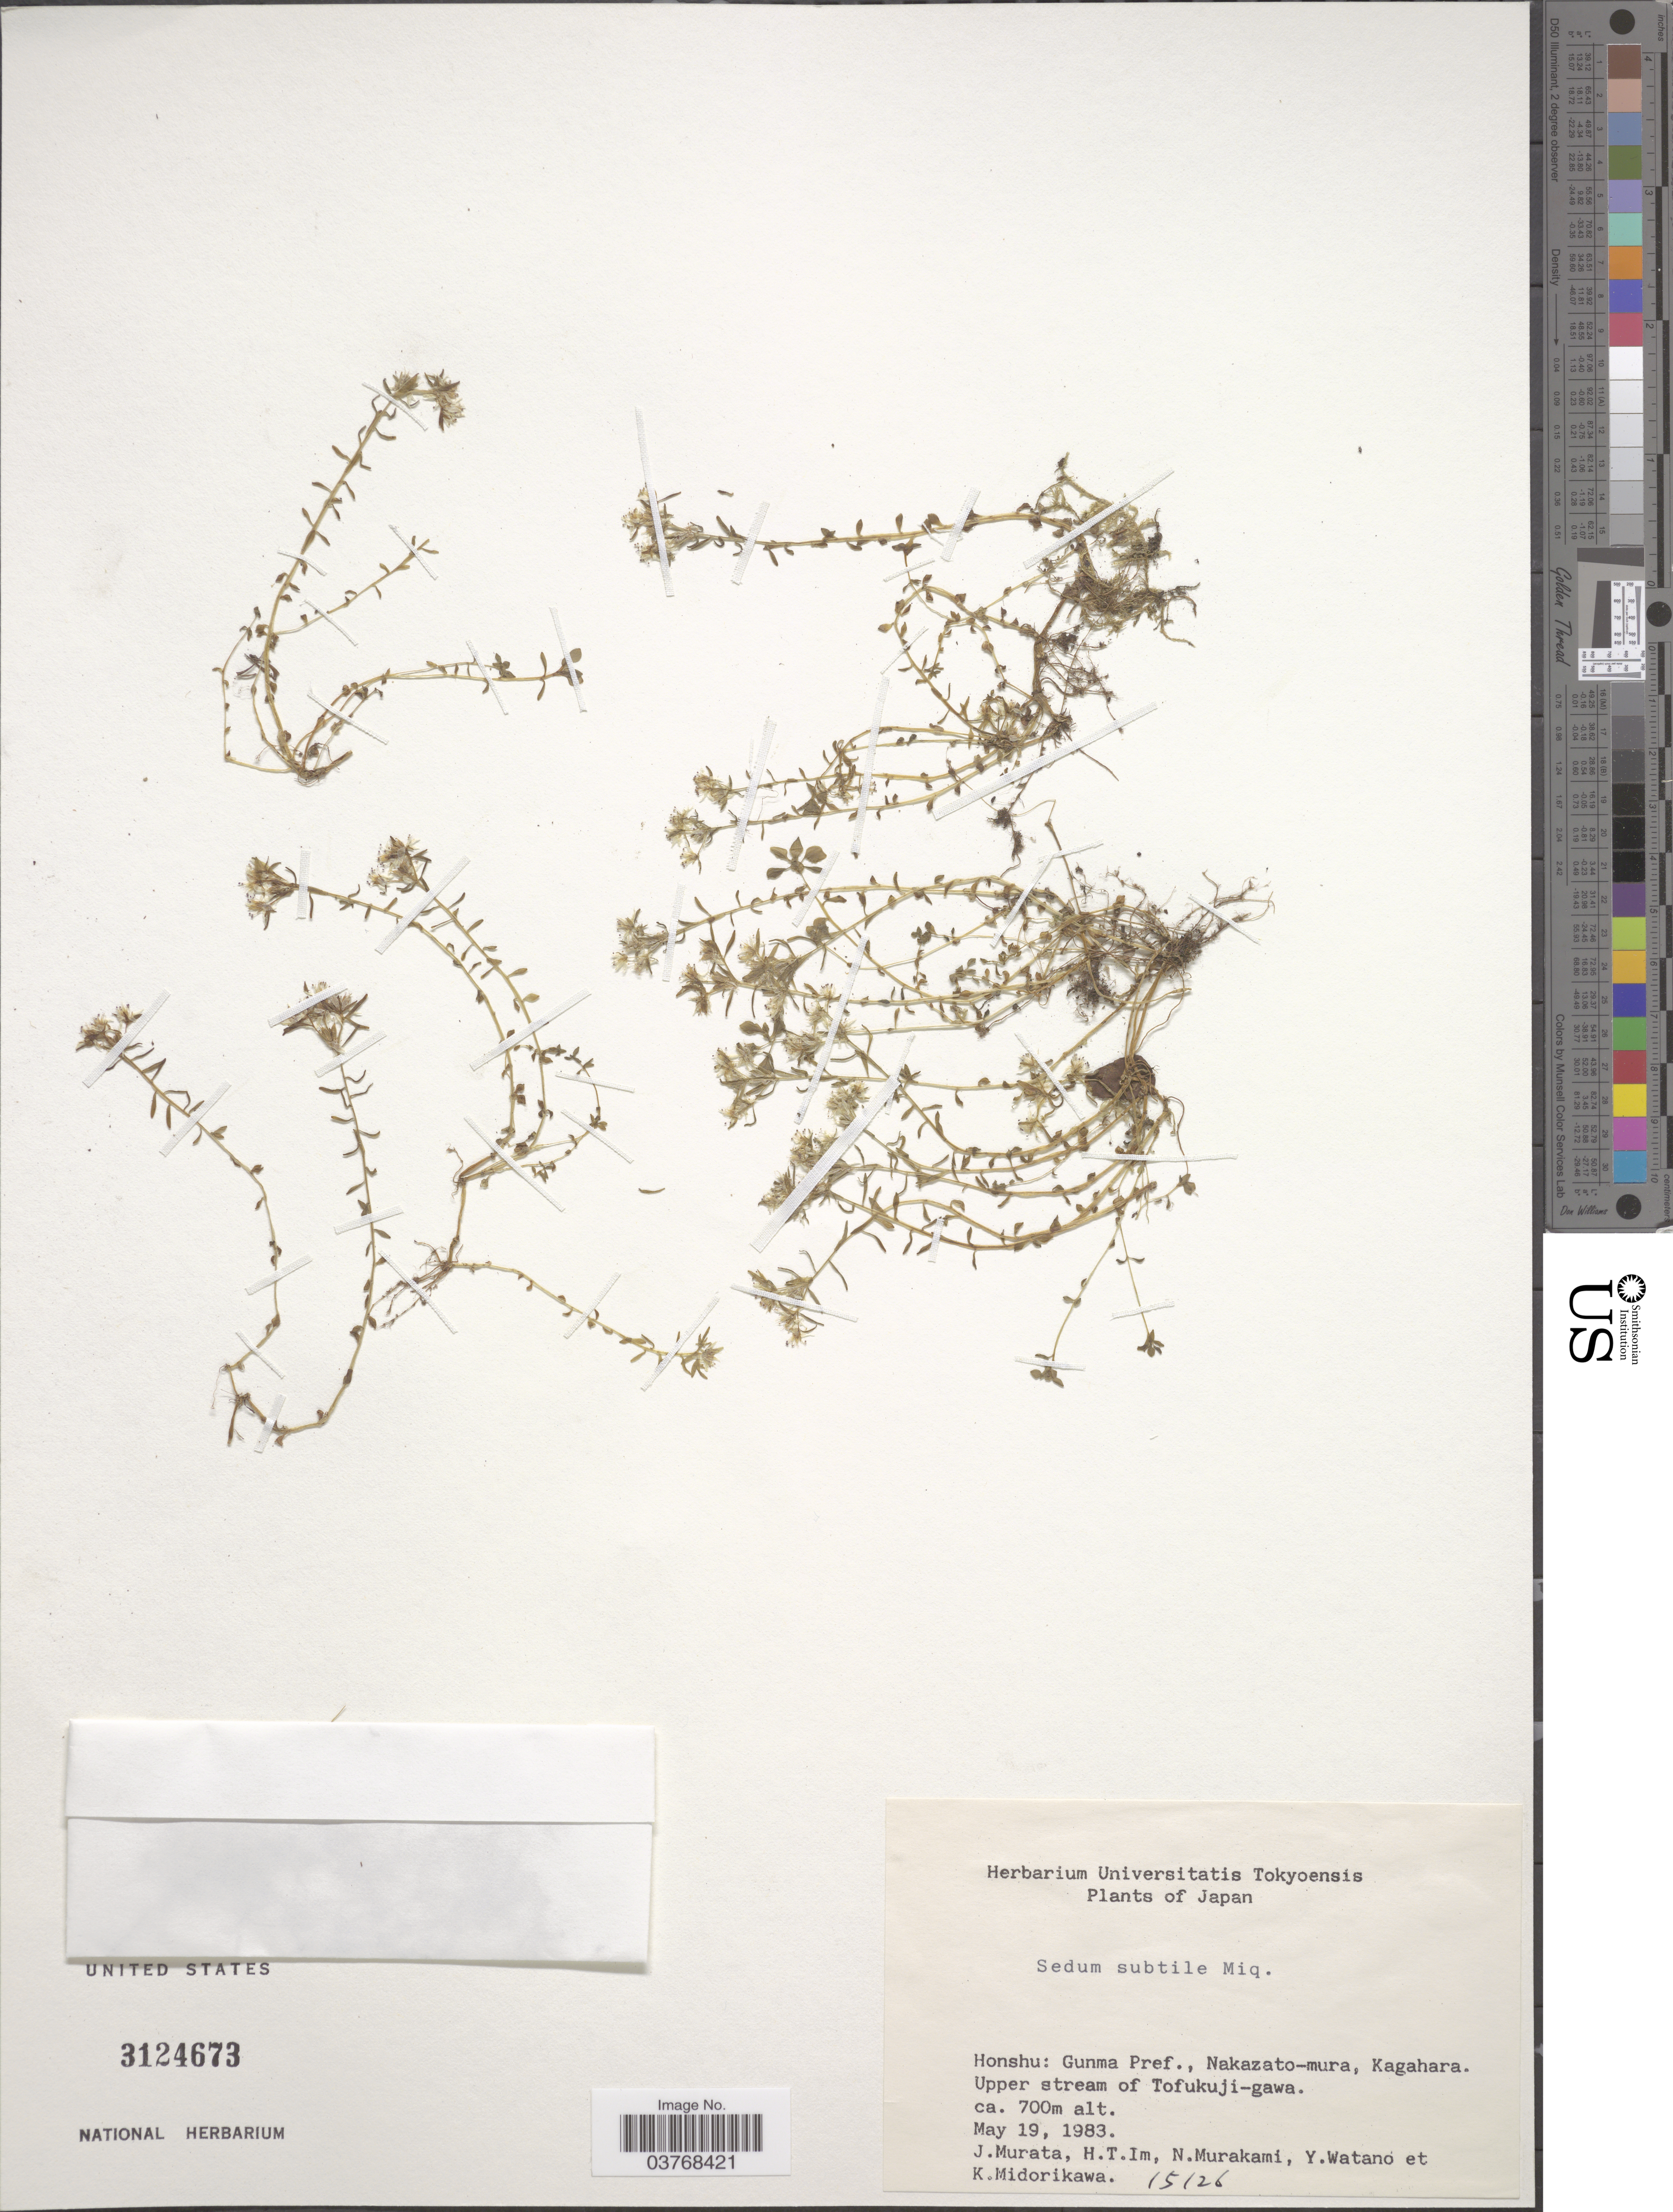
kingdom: Plantae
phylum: Tracheophyta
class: Magnoliopsida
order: Saxifragales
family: Crassulaceae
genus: Sedum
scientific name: Sedum subtile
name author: Miq.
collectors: J. Murata, H. Im, N. Murakami, Y. Watano & K. Midorikawa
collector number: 15126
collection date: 1983-05-19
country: Japan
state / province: Gunma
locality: Honshu: Gunma Pref., Nakazato-mura, Kagahara. Upper stream of Tofukuji-gawa.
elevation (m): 700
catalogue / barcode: US 3124673